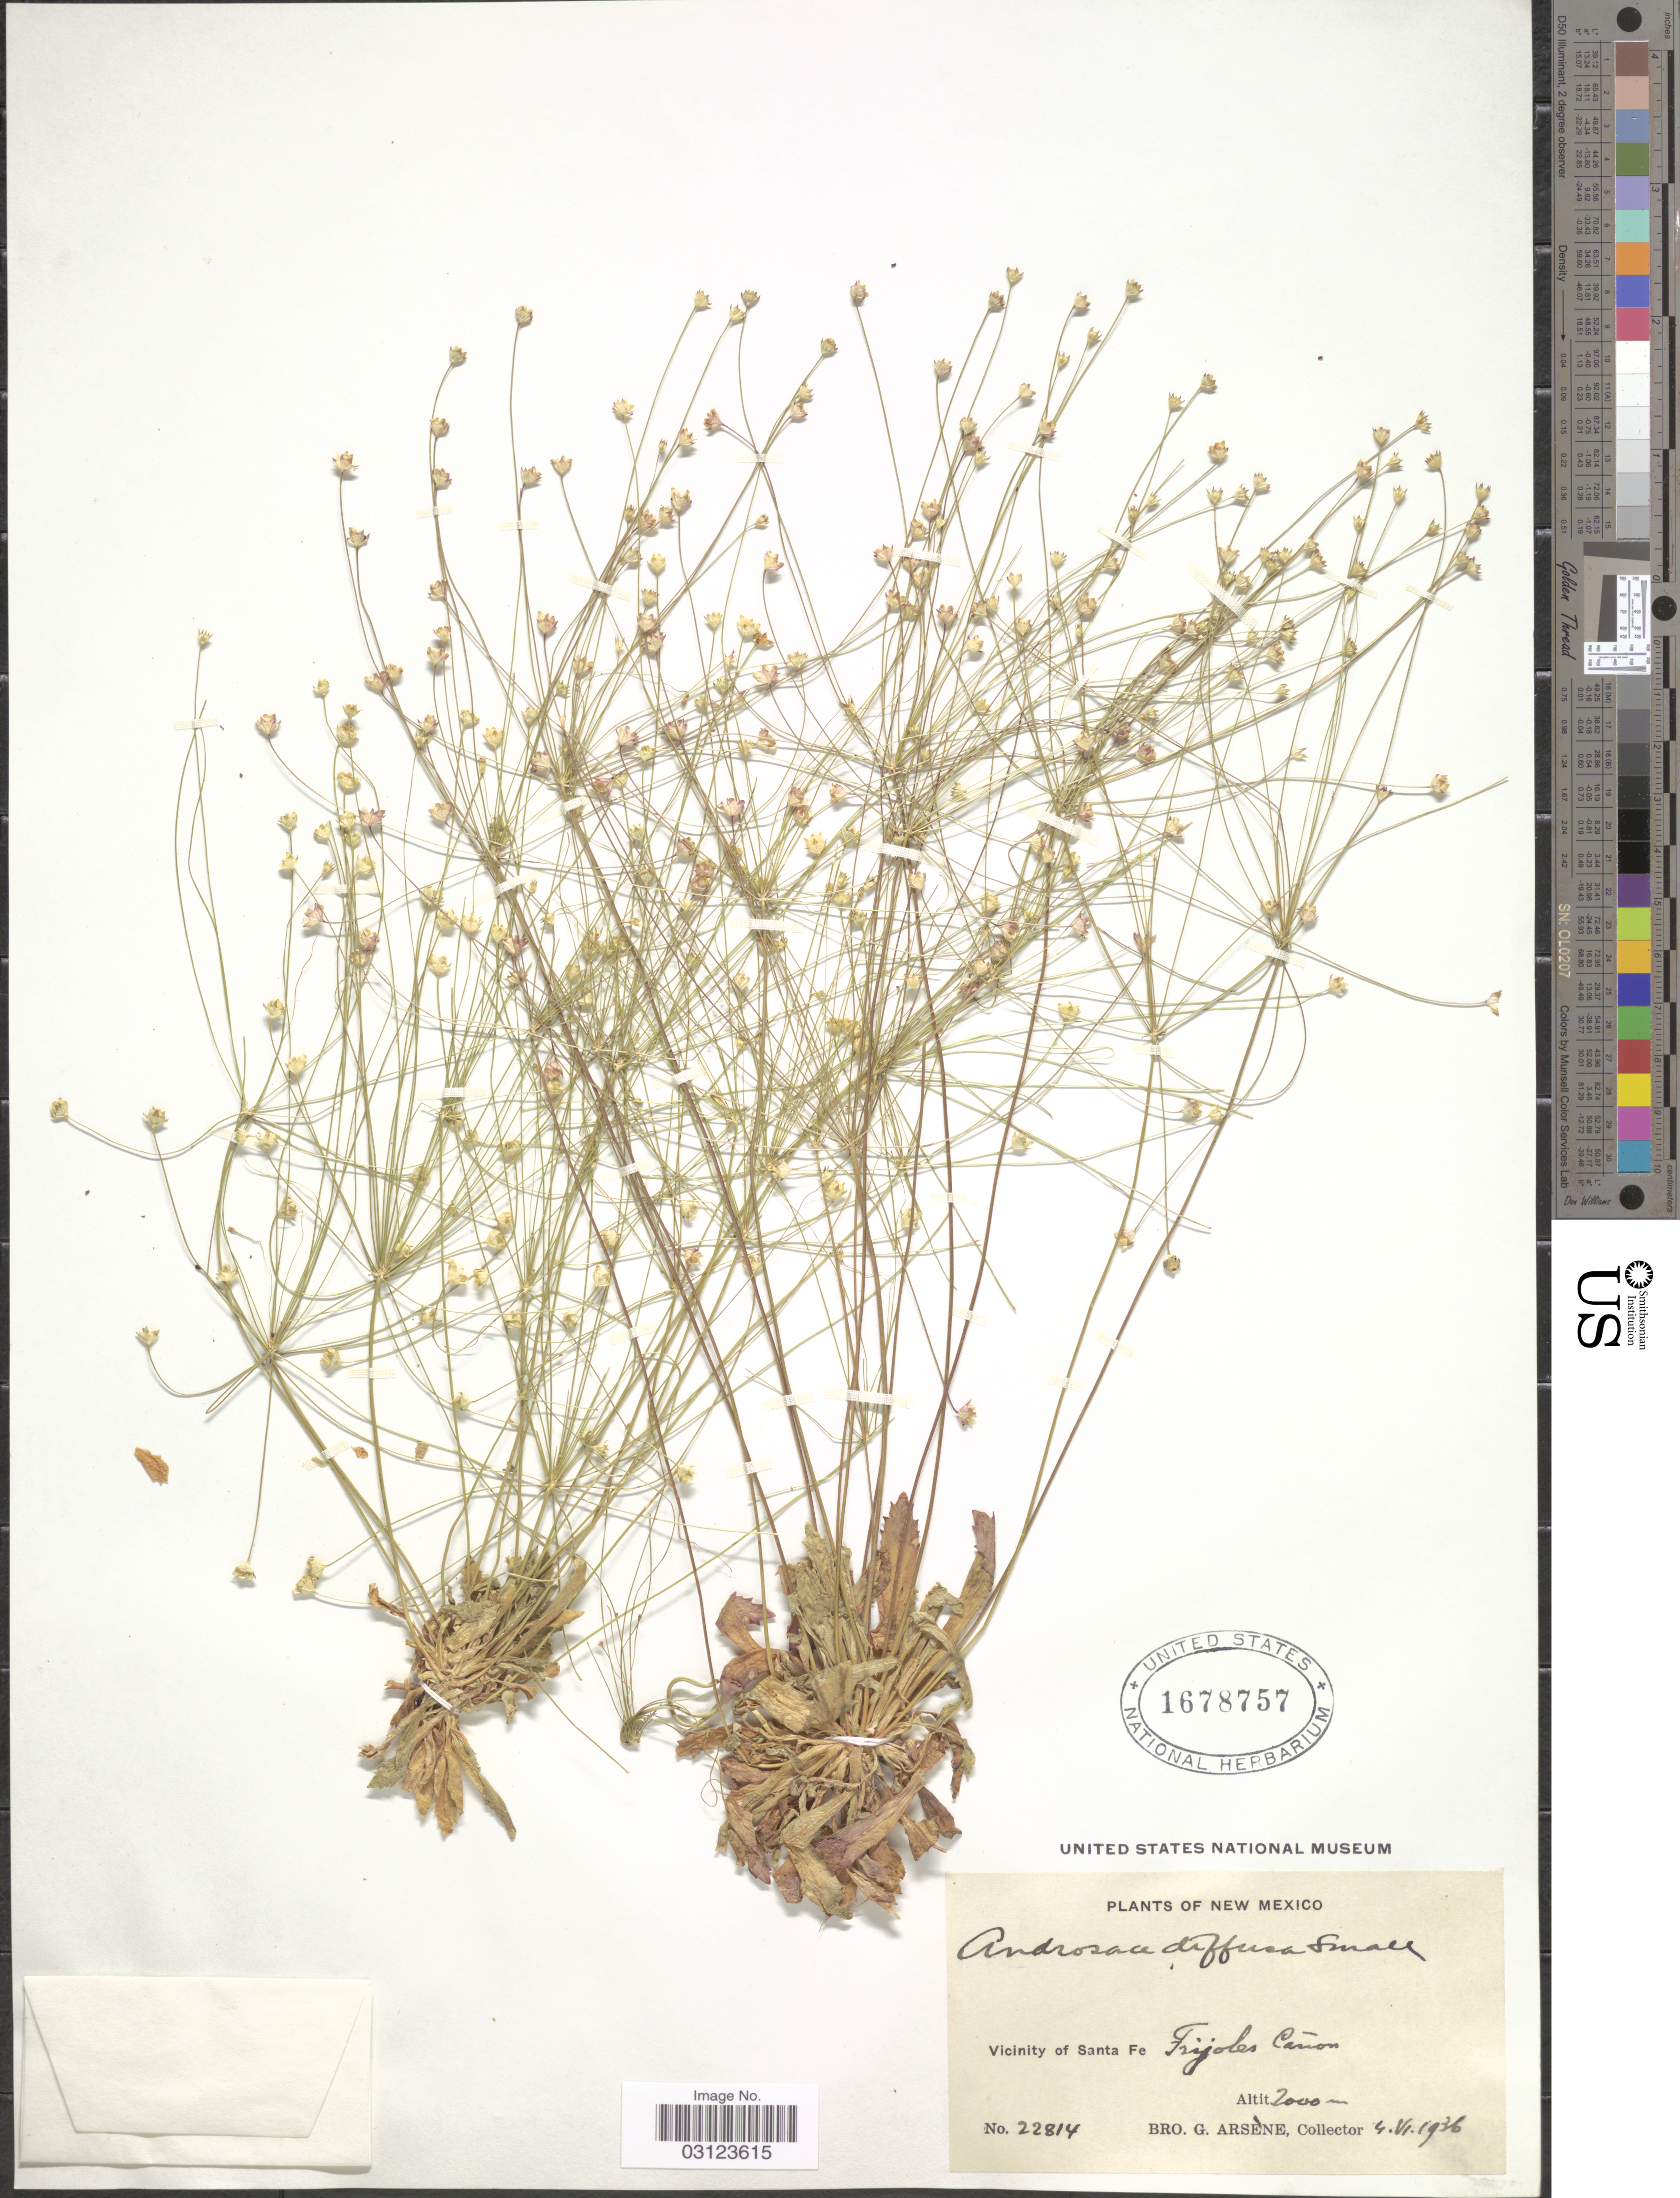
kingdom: Plantae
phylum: Tracheophyta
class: Magnoliopsida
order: Ericales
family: Primulaceae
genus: Androsace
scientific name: Androsace septentrionalis var. puberulenta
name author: (Rydb.) R. Knuth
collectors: Bro. G. Arsène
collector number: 22814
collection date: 1936-06-04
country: United States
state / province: New Mexico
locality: Vicinity of Santa Fe. Frijoles Cañon.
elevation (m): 2000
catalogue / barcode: US 1678757